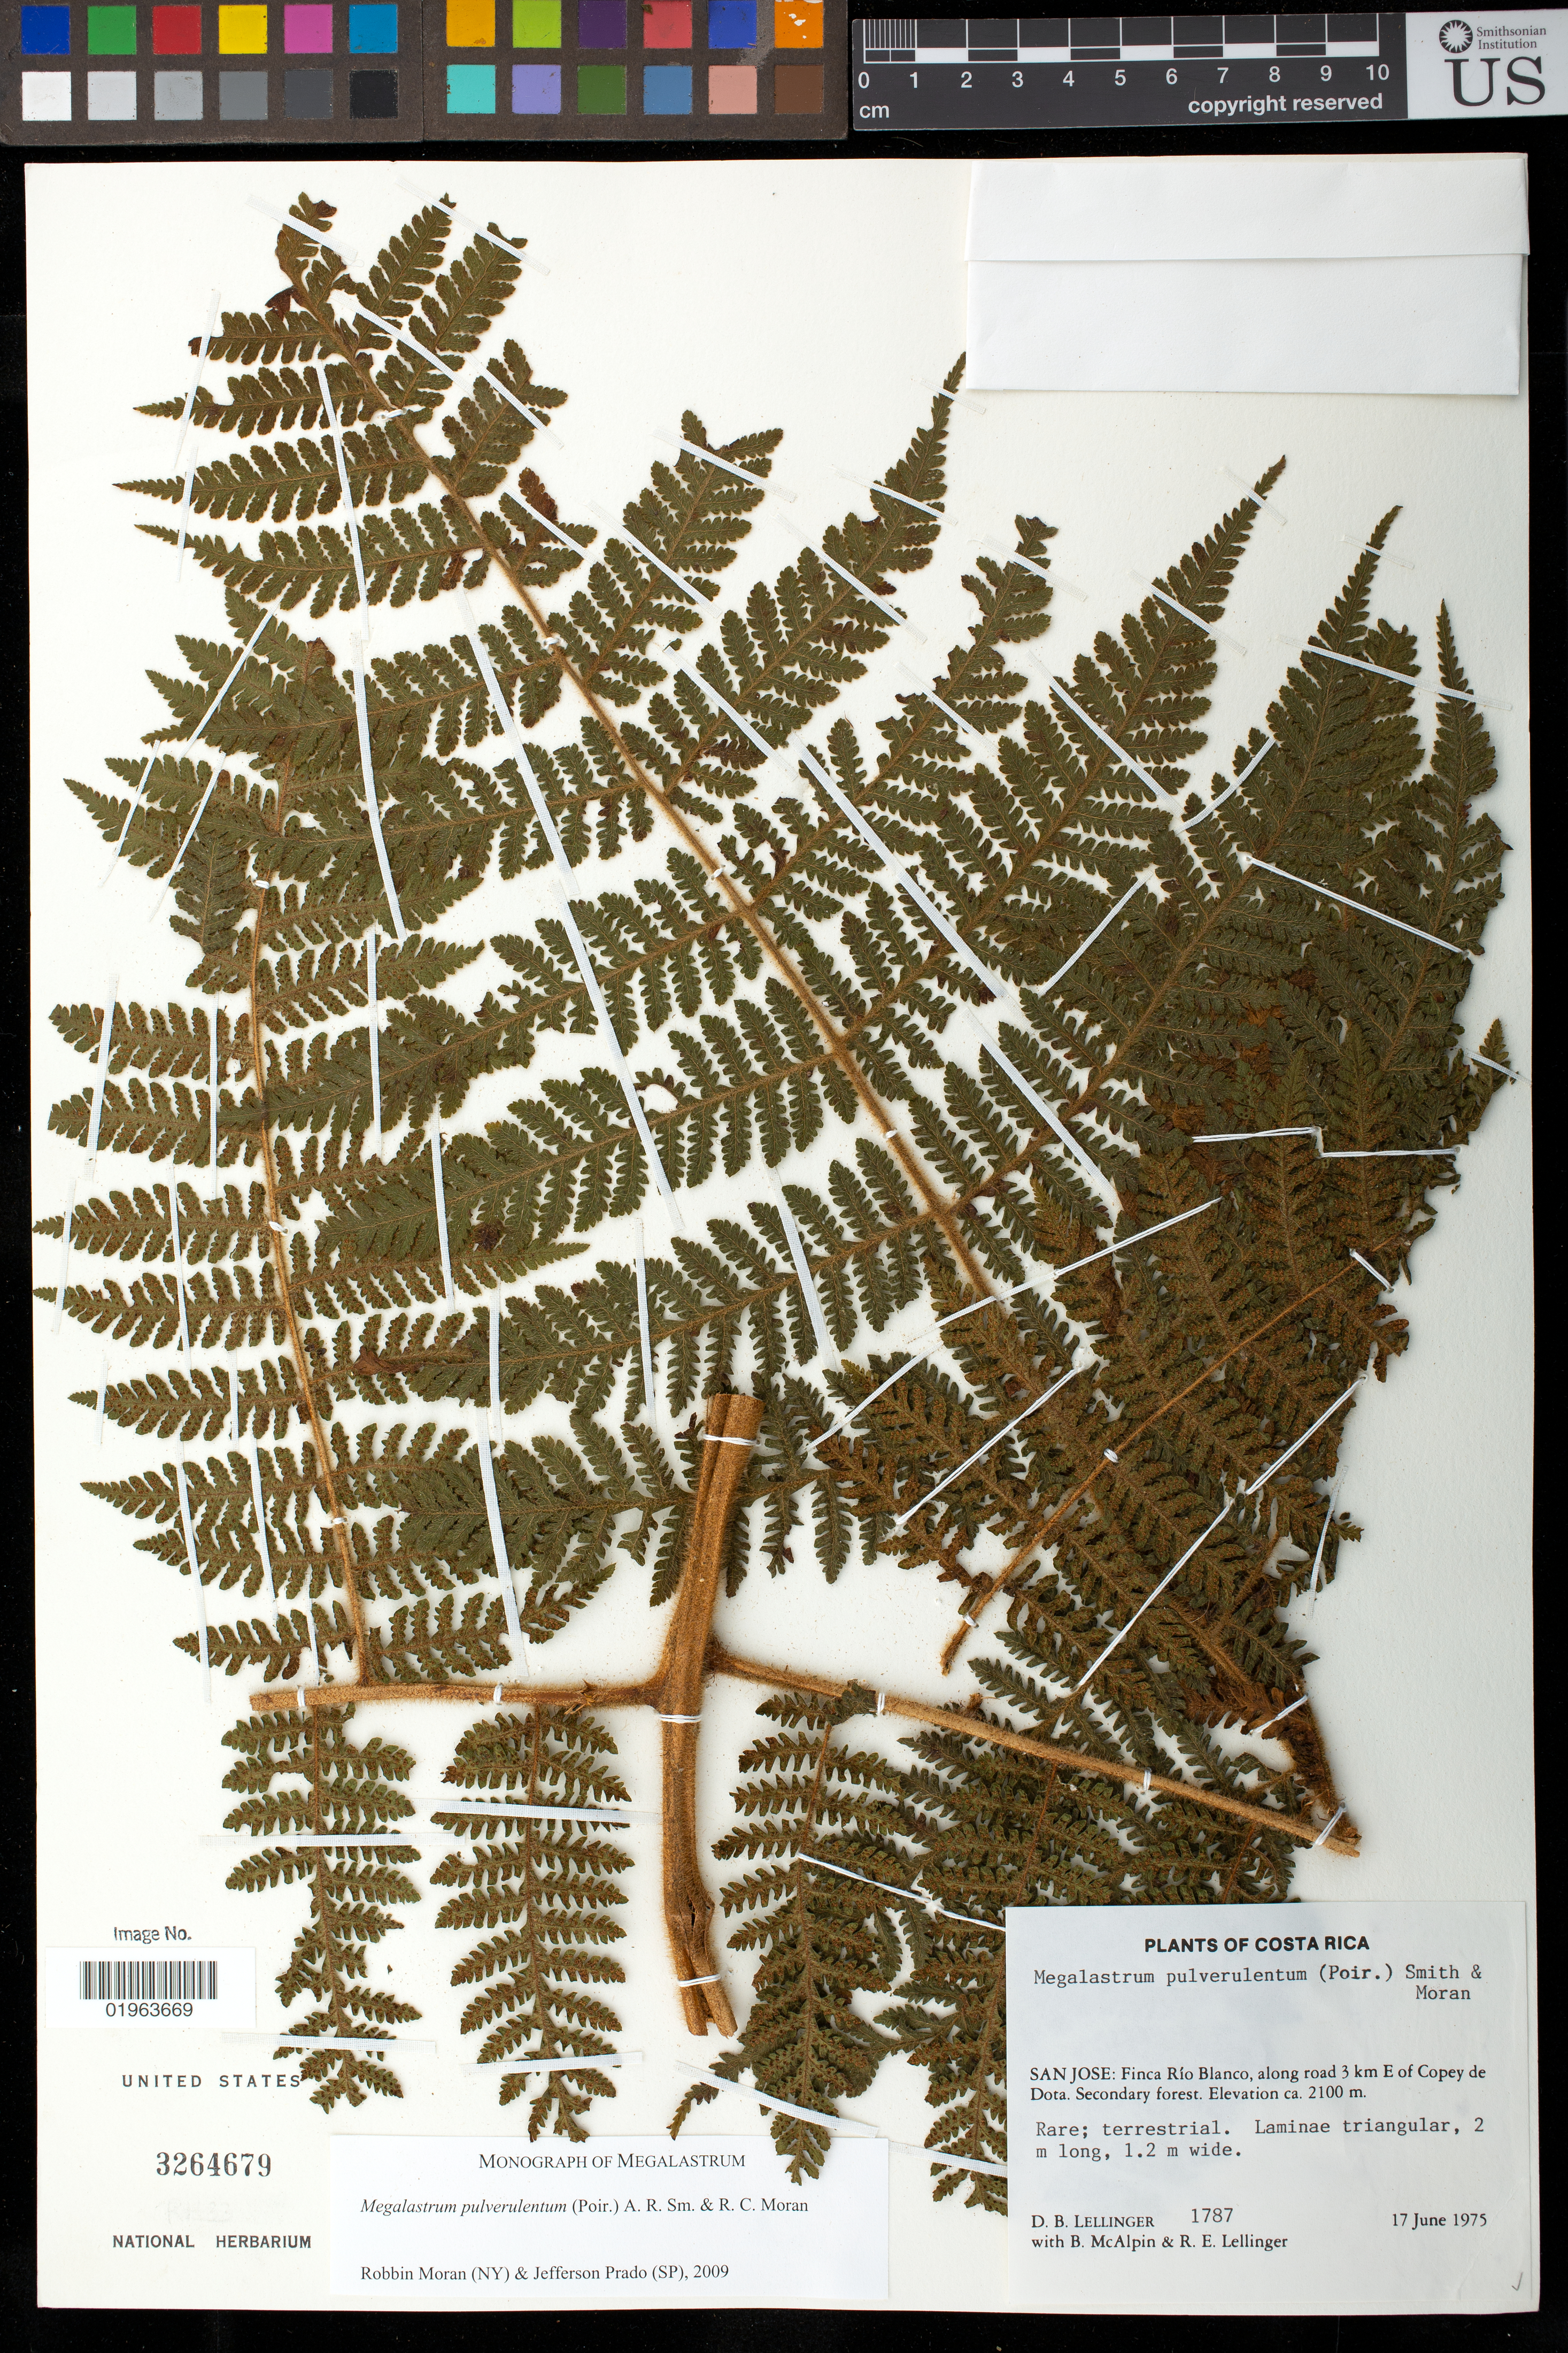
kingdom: Plantae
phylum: Tracheophyta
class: Polypodiopsida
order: Polypodiales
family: Dryopteridaceae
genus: Megalastrum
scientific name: Megalastrum pulverulentum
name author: (Poir.) A.R. Sm. & R.C. Moran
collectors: D. B. Lellinger, B. McAlpin & R. E. Lellinger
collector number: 1787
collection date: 1975-06-17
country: Costa Rica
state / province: San José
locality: Finca Rio Blanco, along road 3 km E of Copey de Dota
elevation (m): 2100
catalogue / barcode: US 3264679